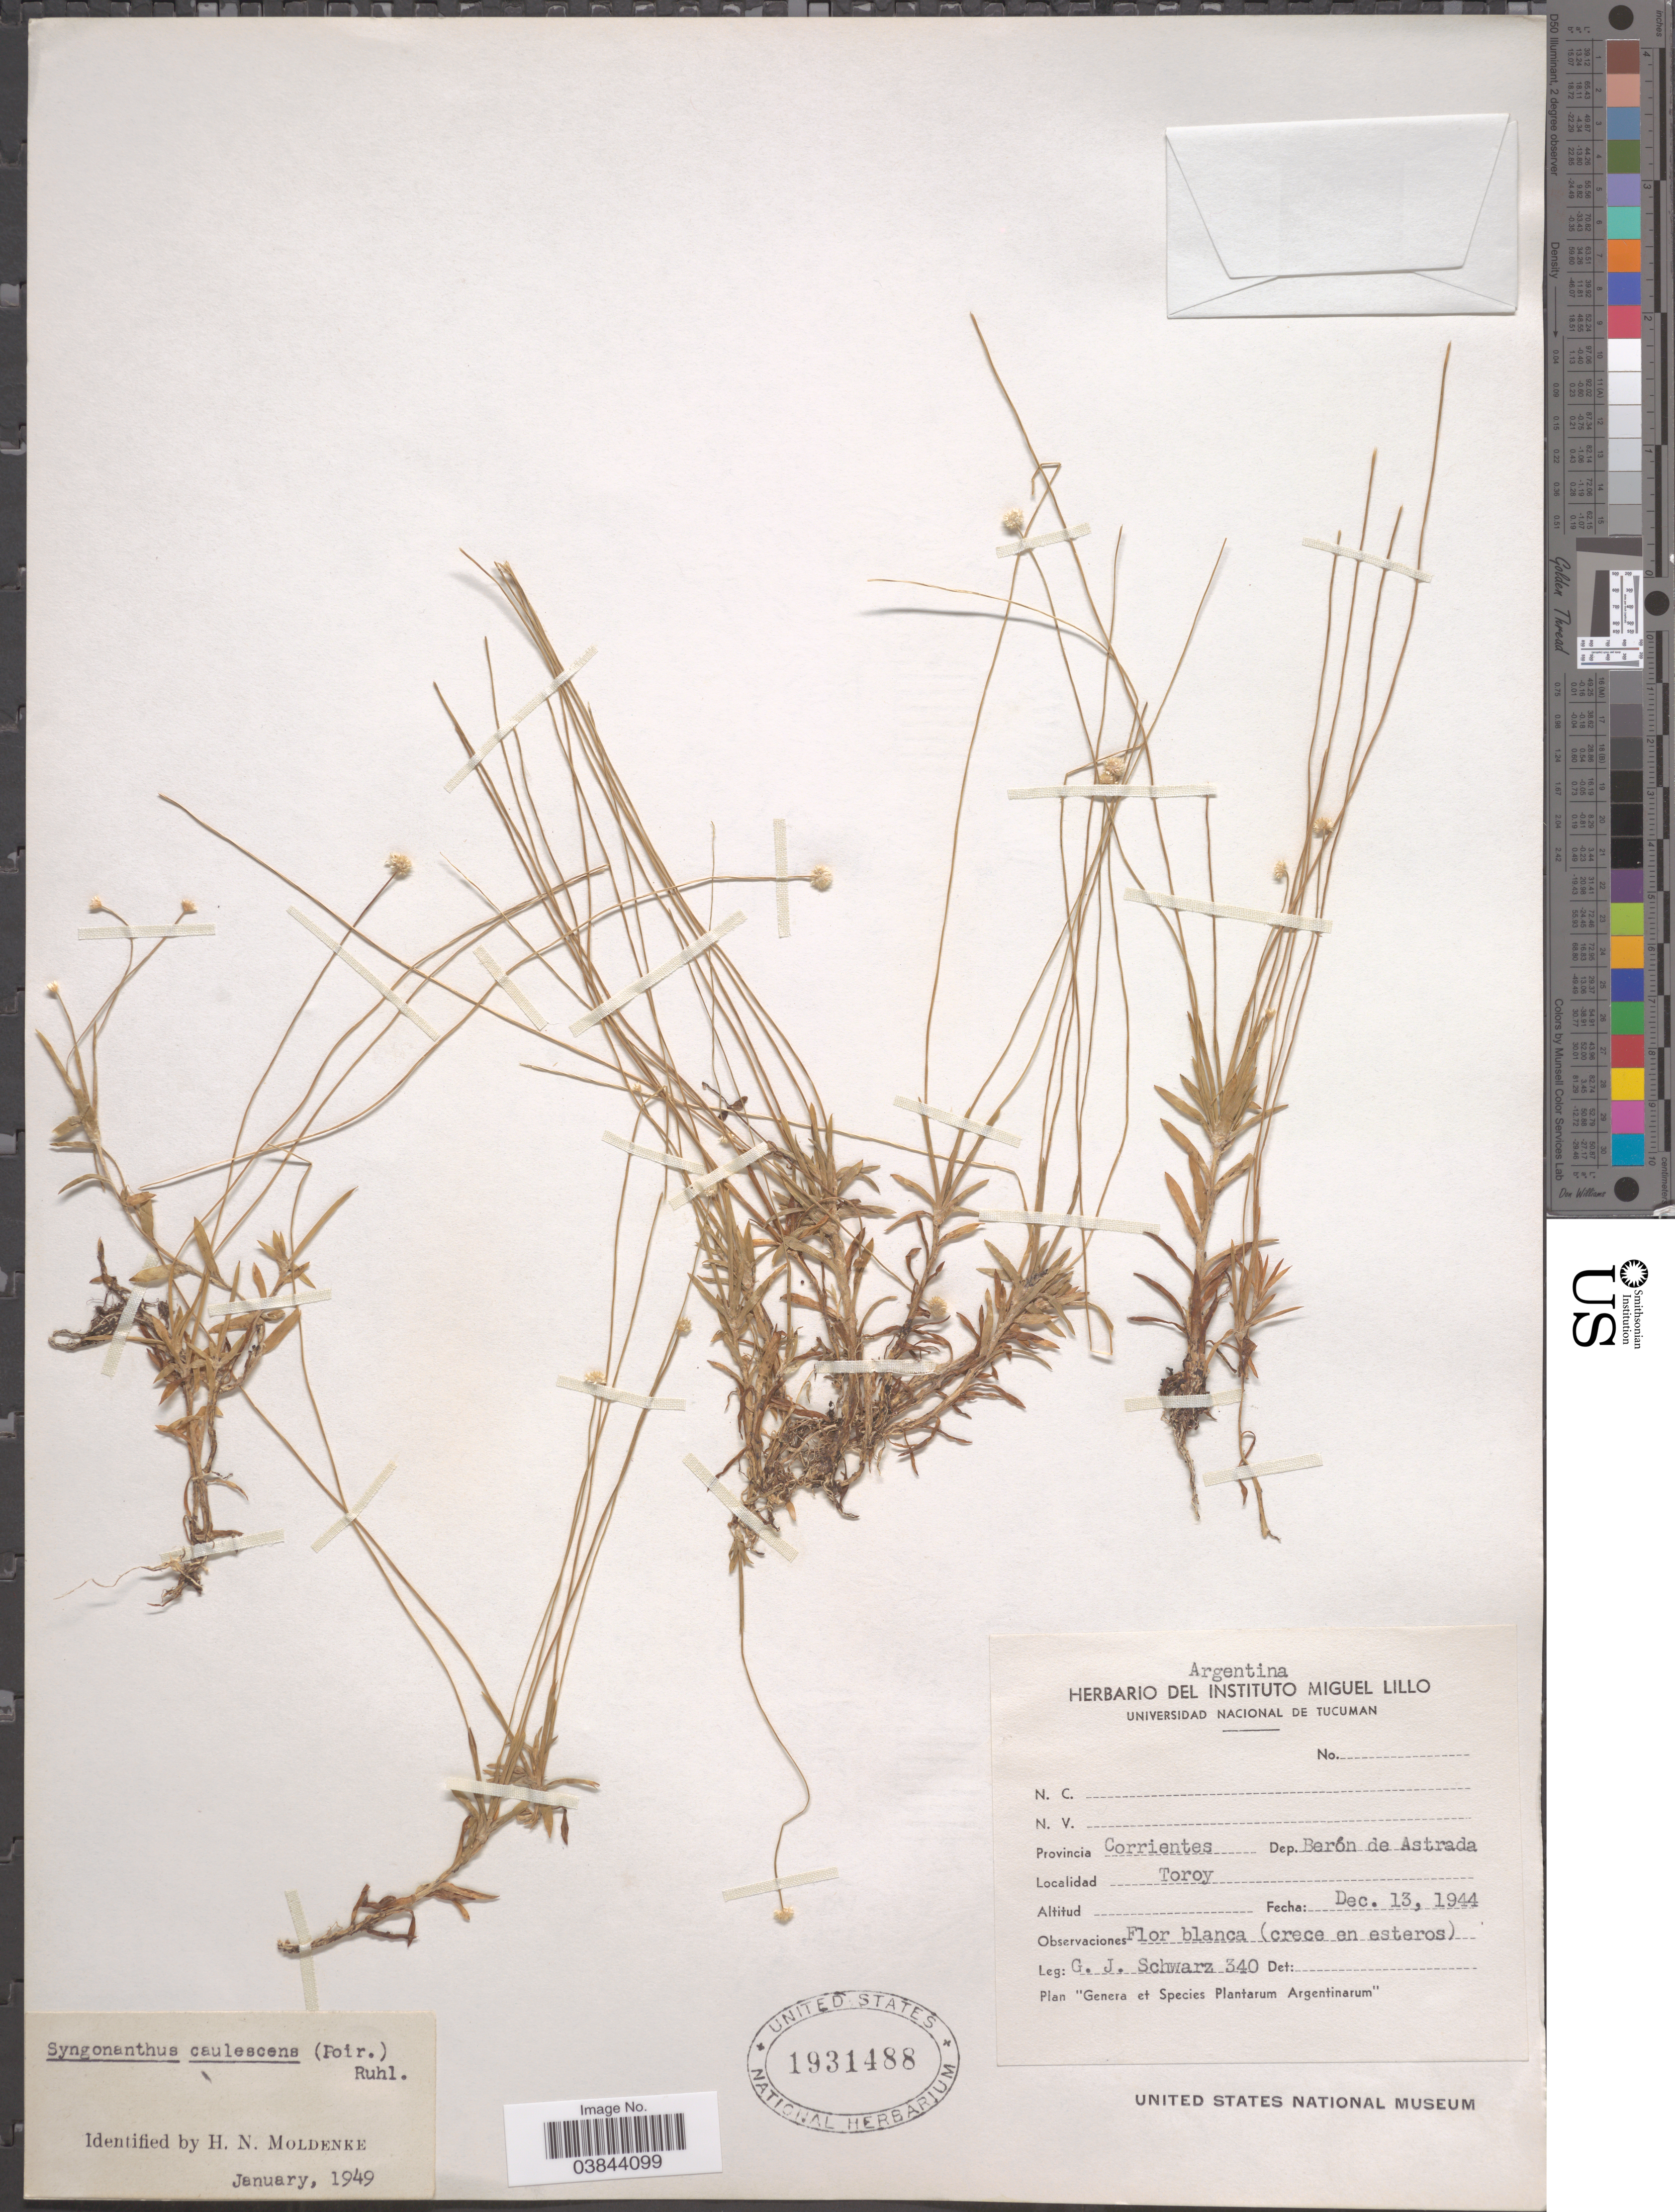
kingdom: Plantae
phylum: Tracheophyta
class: Liliopsida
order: Poales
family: Eriocaulaceae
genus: Syngonanthus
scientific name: Syngonanthus caulescens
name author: (Poir.) Ruhland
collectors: G. J. Schwarz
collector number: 340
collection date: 1944-12-13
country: Argentina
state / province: Corrientes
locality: Dep. Berón de Astrada. Toroy.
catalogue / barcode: US 1931488